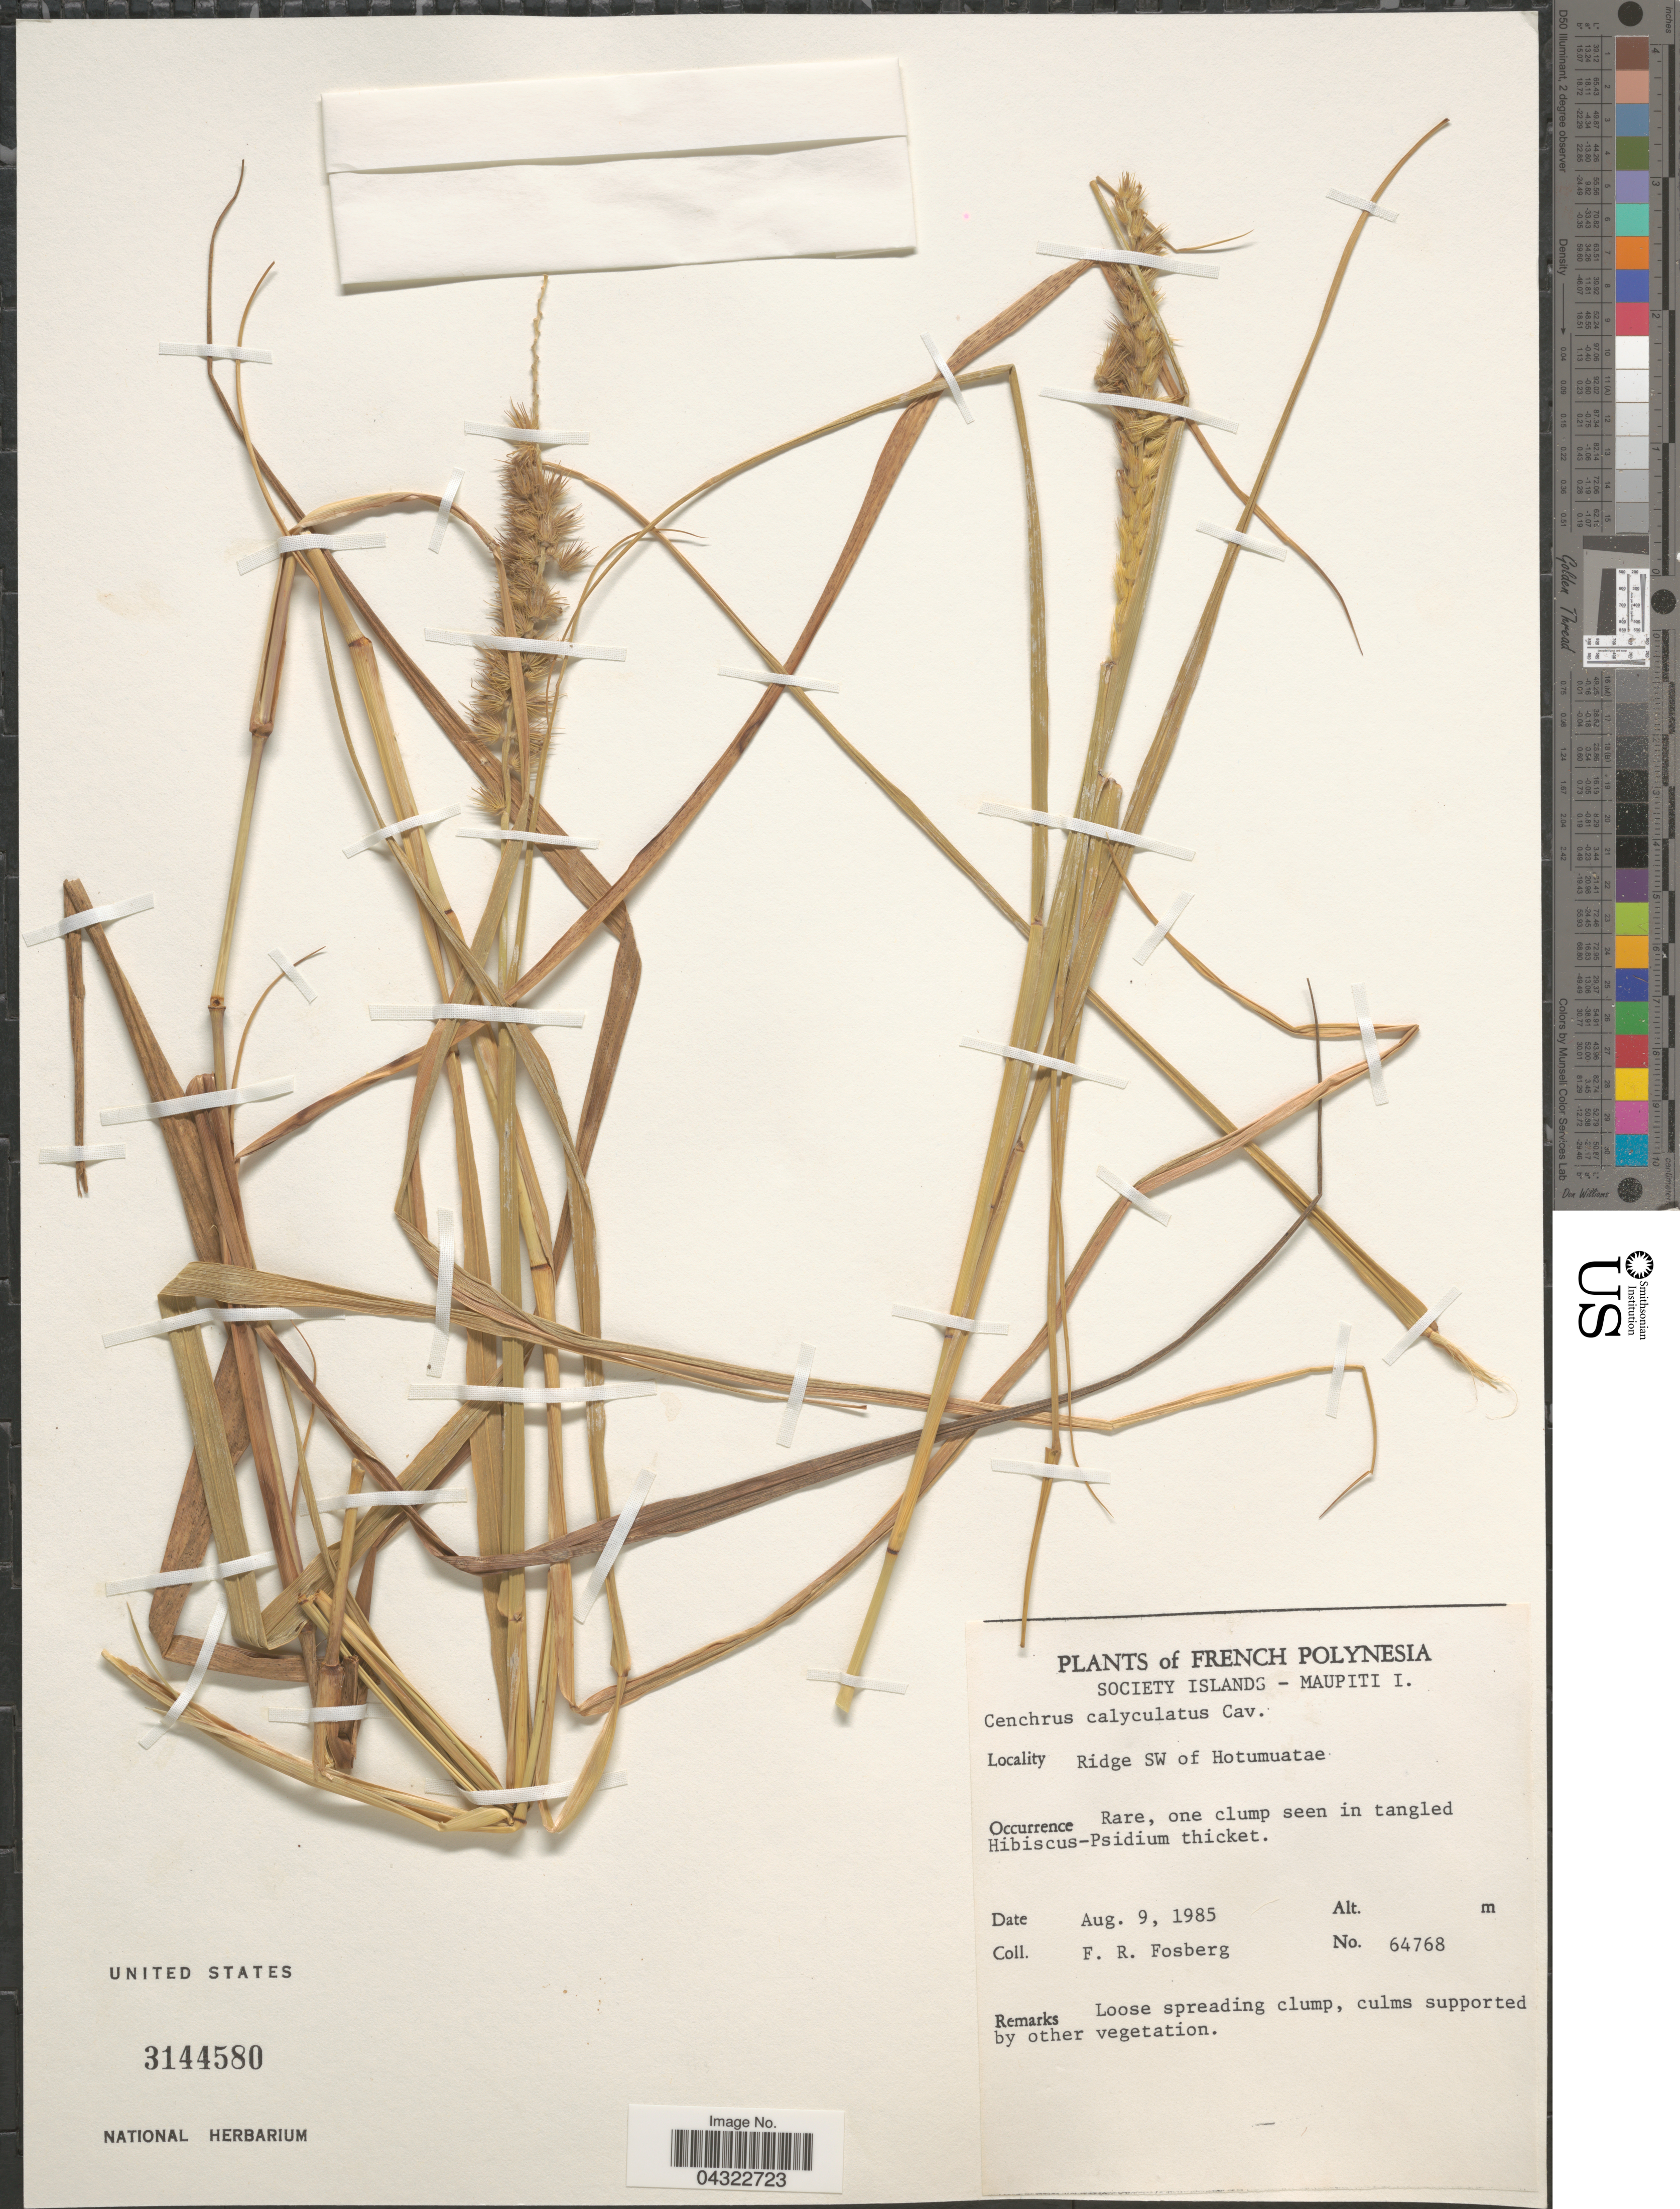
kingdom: Plantae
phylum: Tracheophyta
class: Liliopsida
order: Poales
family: Poaceae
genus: Cenchrus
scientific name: Cenchrus caliculatus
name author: Cav.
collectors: F. R. Fosberg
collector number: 64768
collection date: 1985-08-09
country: French Polynesia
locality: Society Islands - Maupiti I. Ridge SW of Hotumuatae.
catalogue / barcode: US 3144580